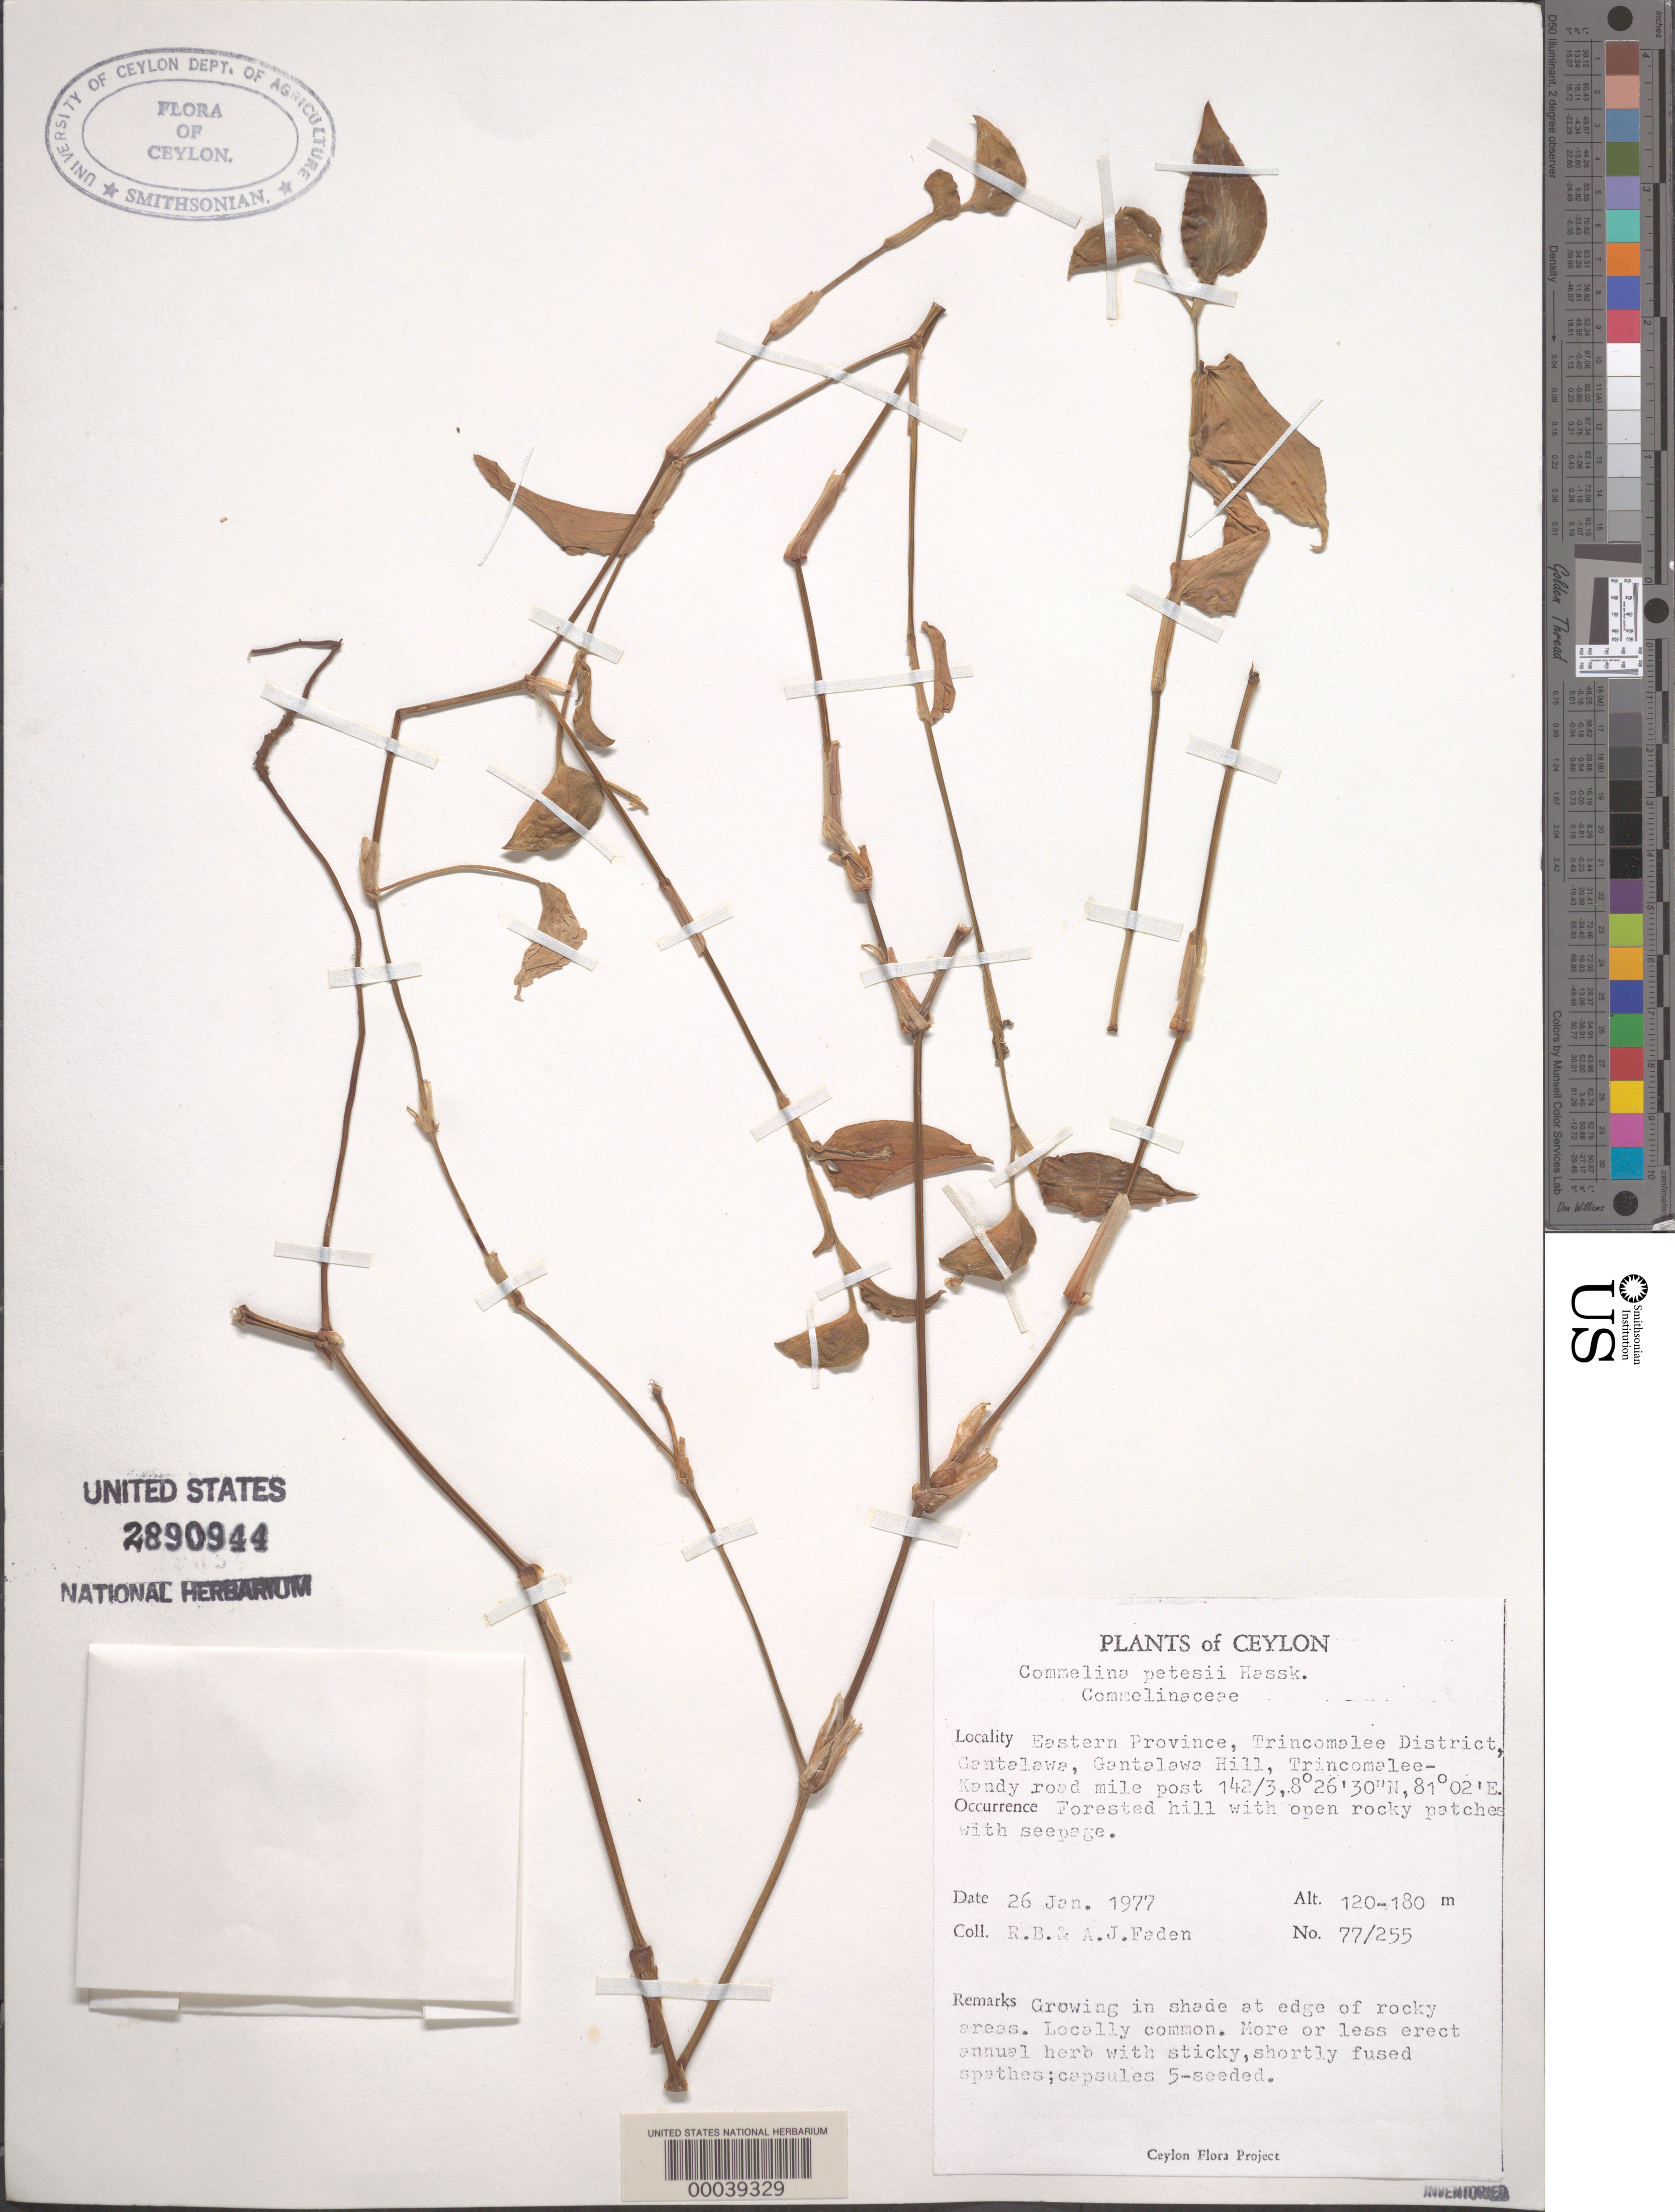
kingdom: Plantae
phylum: Tracheophyta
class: Liliopsida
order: Commelinales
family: Commelinaceae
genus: Commelina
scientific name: Commelina petersii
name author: Hassk.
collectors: R. B. Faden & A. J. Faden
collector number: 77/255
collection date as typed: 26 Jan 1977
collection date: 1977-01-26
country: Sri Lanka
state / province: Eastern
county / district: Trincomalee Dist.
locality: Gantalawa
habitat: Edge of rocky area in shade, seepage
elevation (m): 120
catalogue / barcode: US 2890944